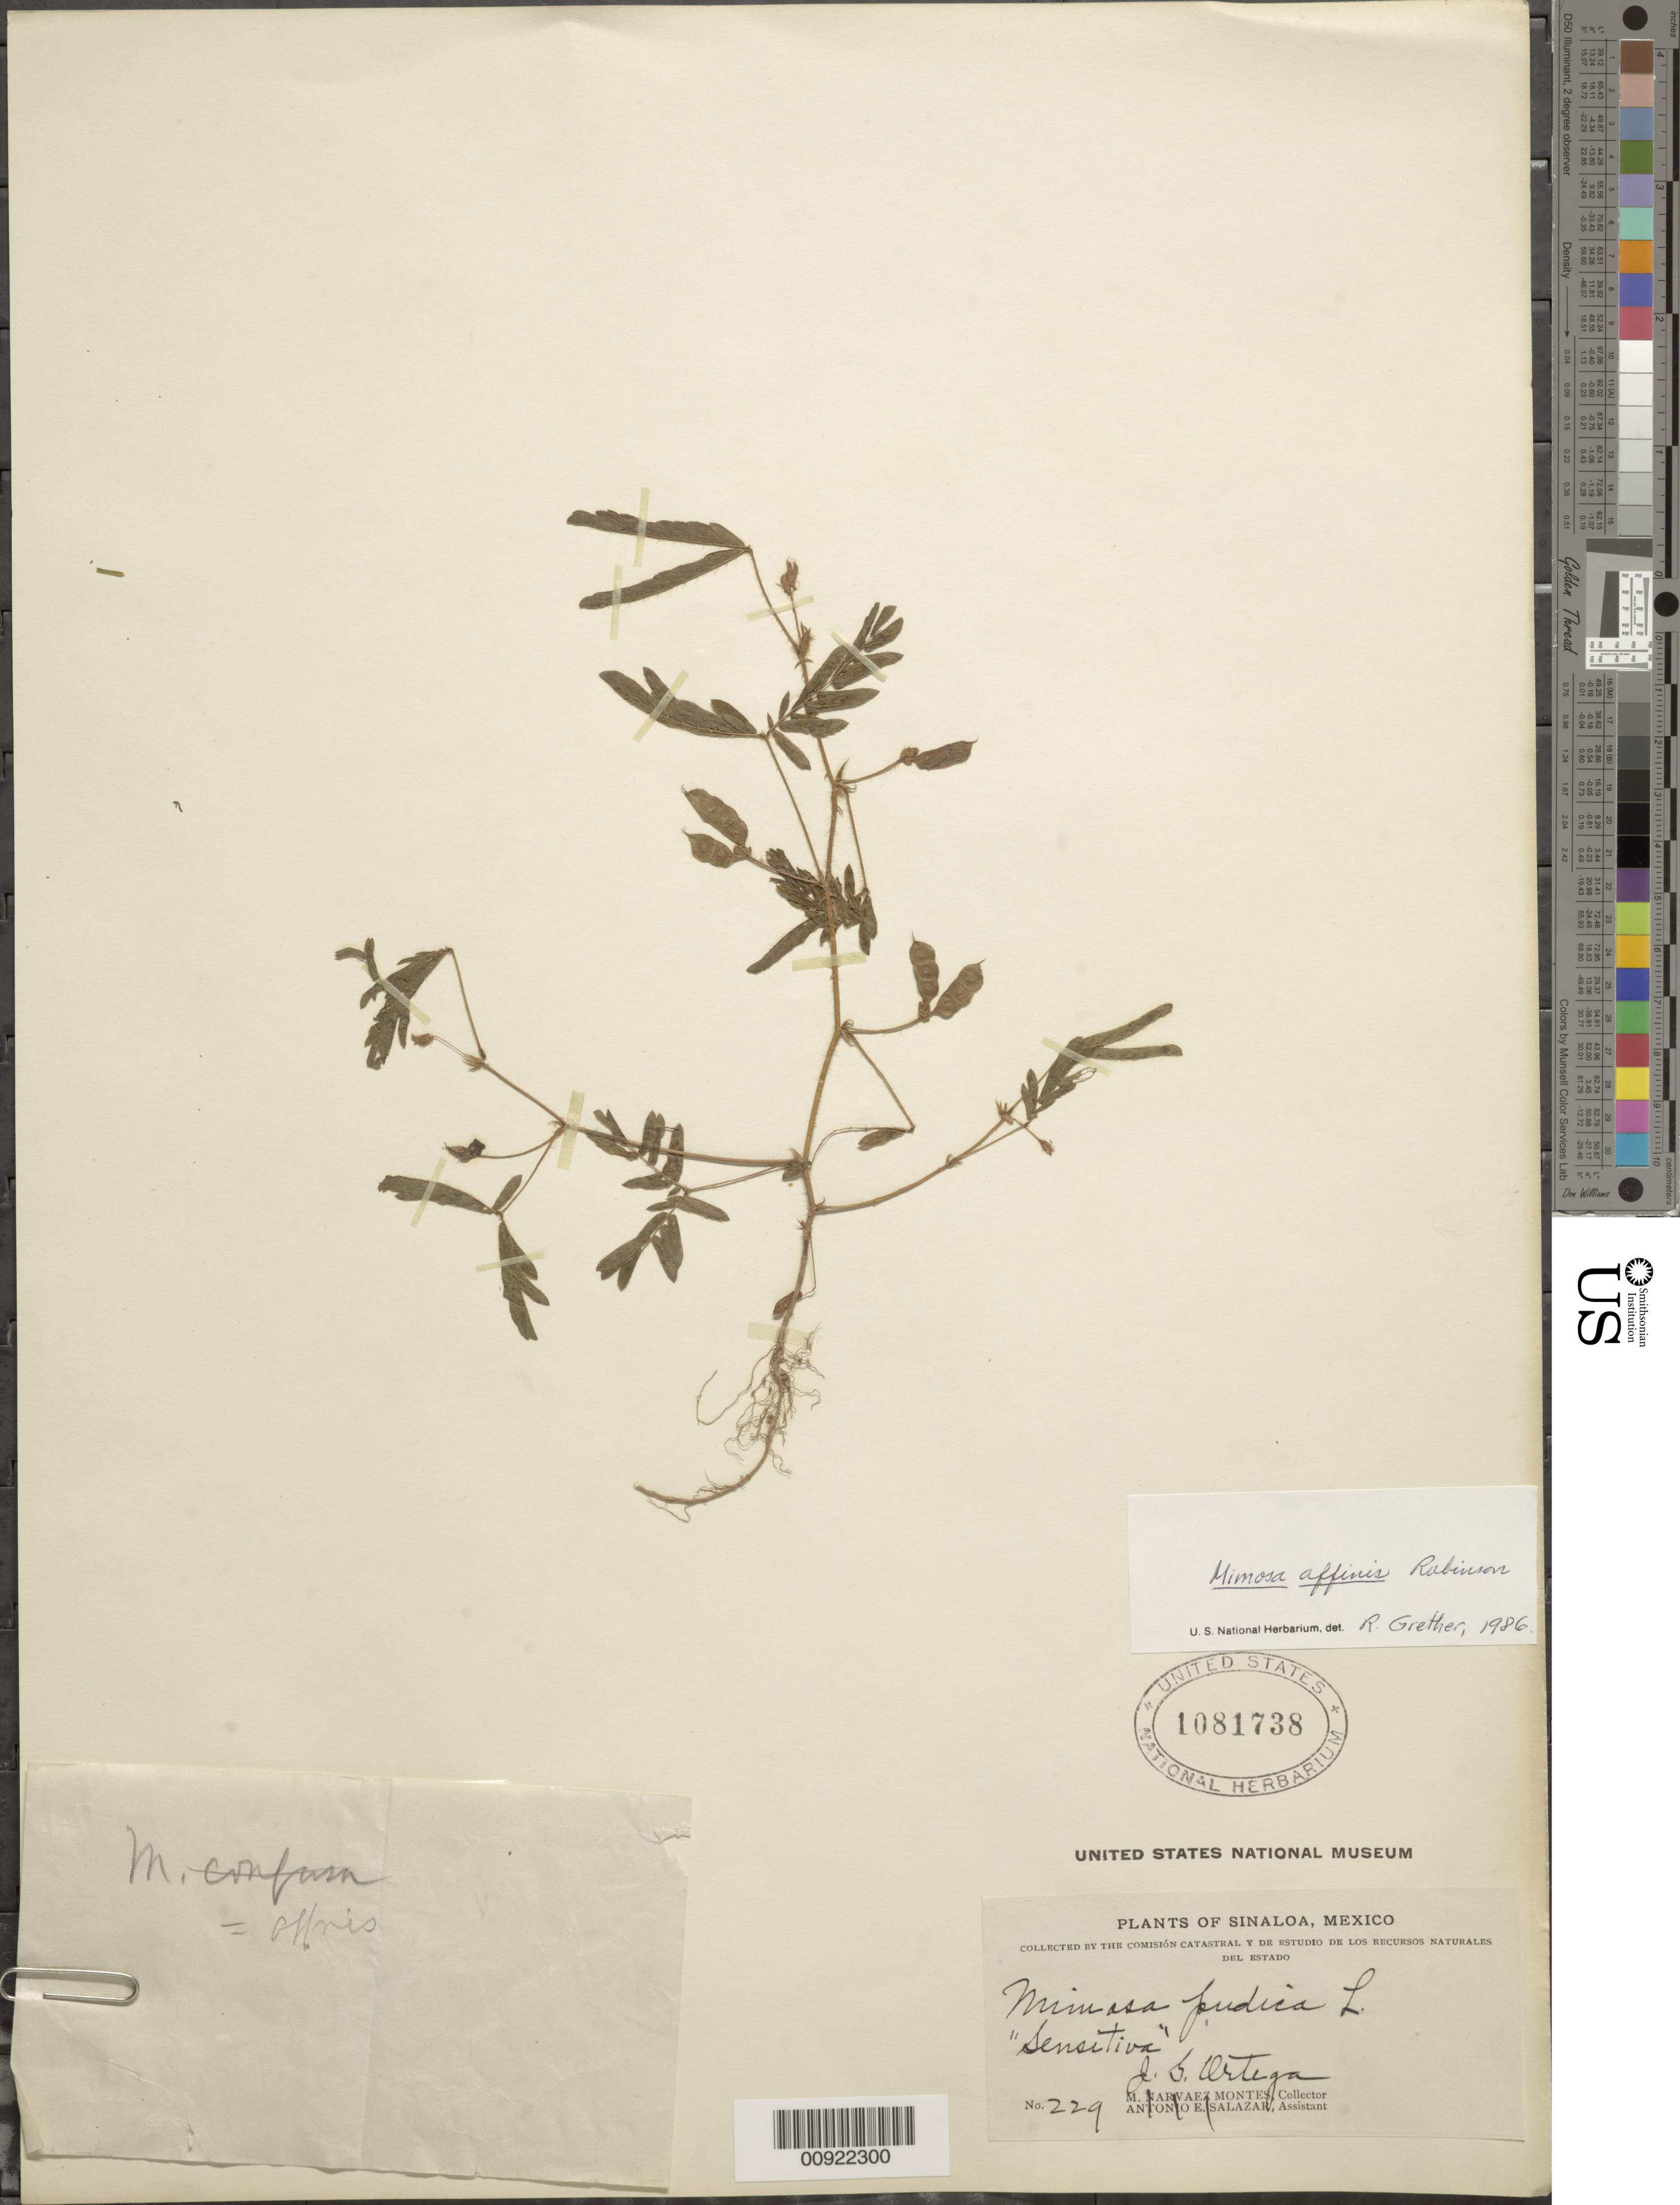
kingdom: Plantae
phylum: Tracheophyta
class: Magnoliopsida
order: Fabales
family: Fabaceae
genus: Mimosa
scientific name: Mimosa affinis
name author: B.L. Rob.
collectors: J. Ortega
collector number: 229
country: Mexico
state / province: Sinaloa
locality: Sinaloa.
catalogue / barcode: US 1081738